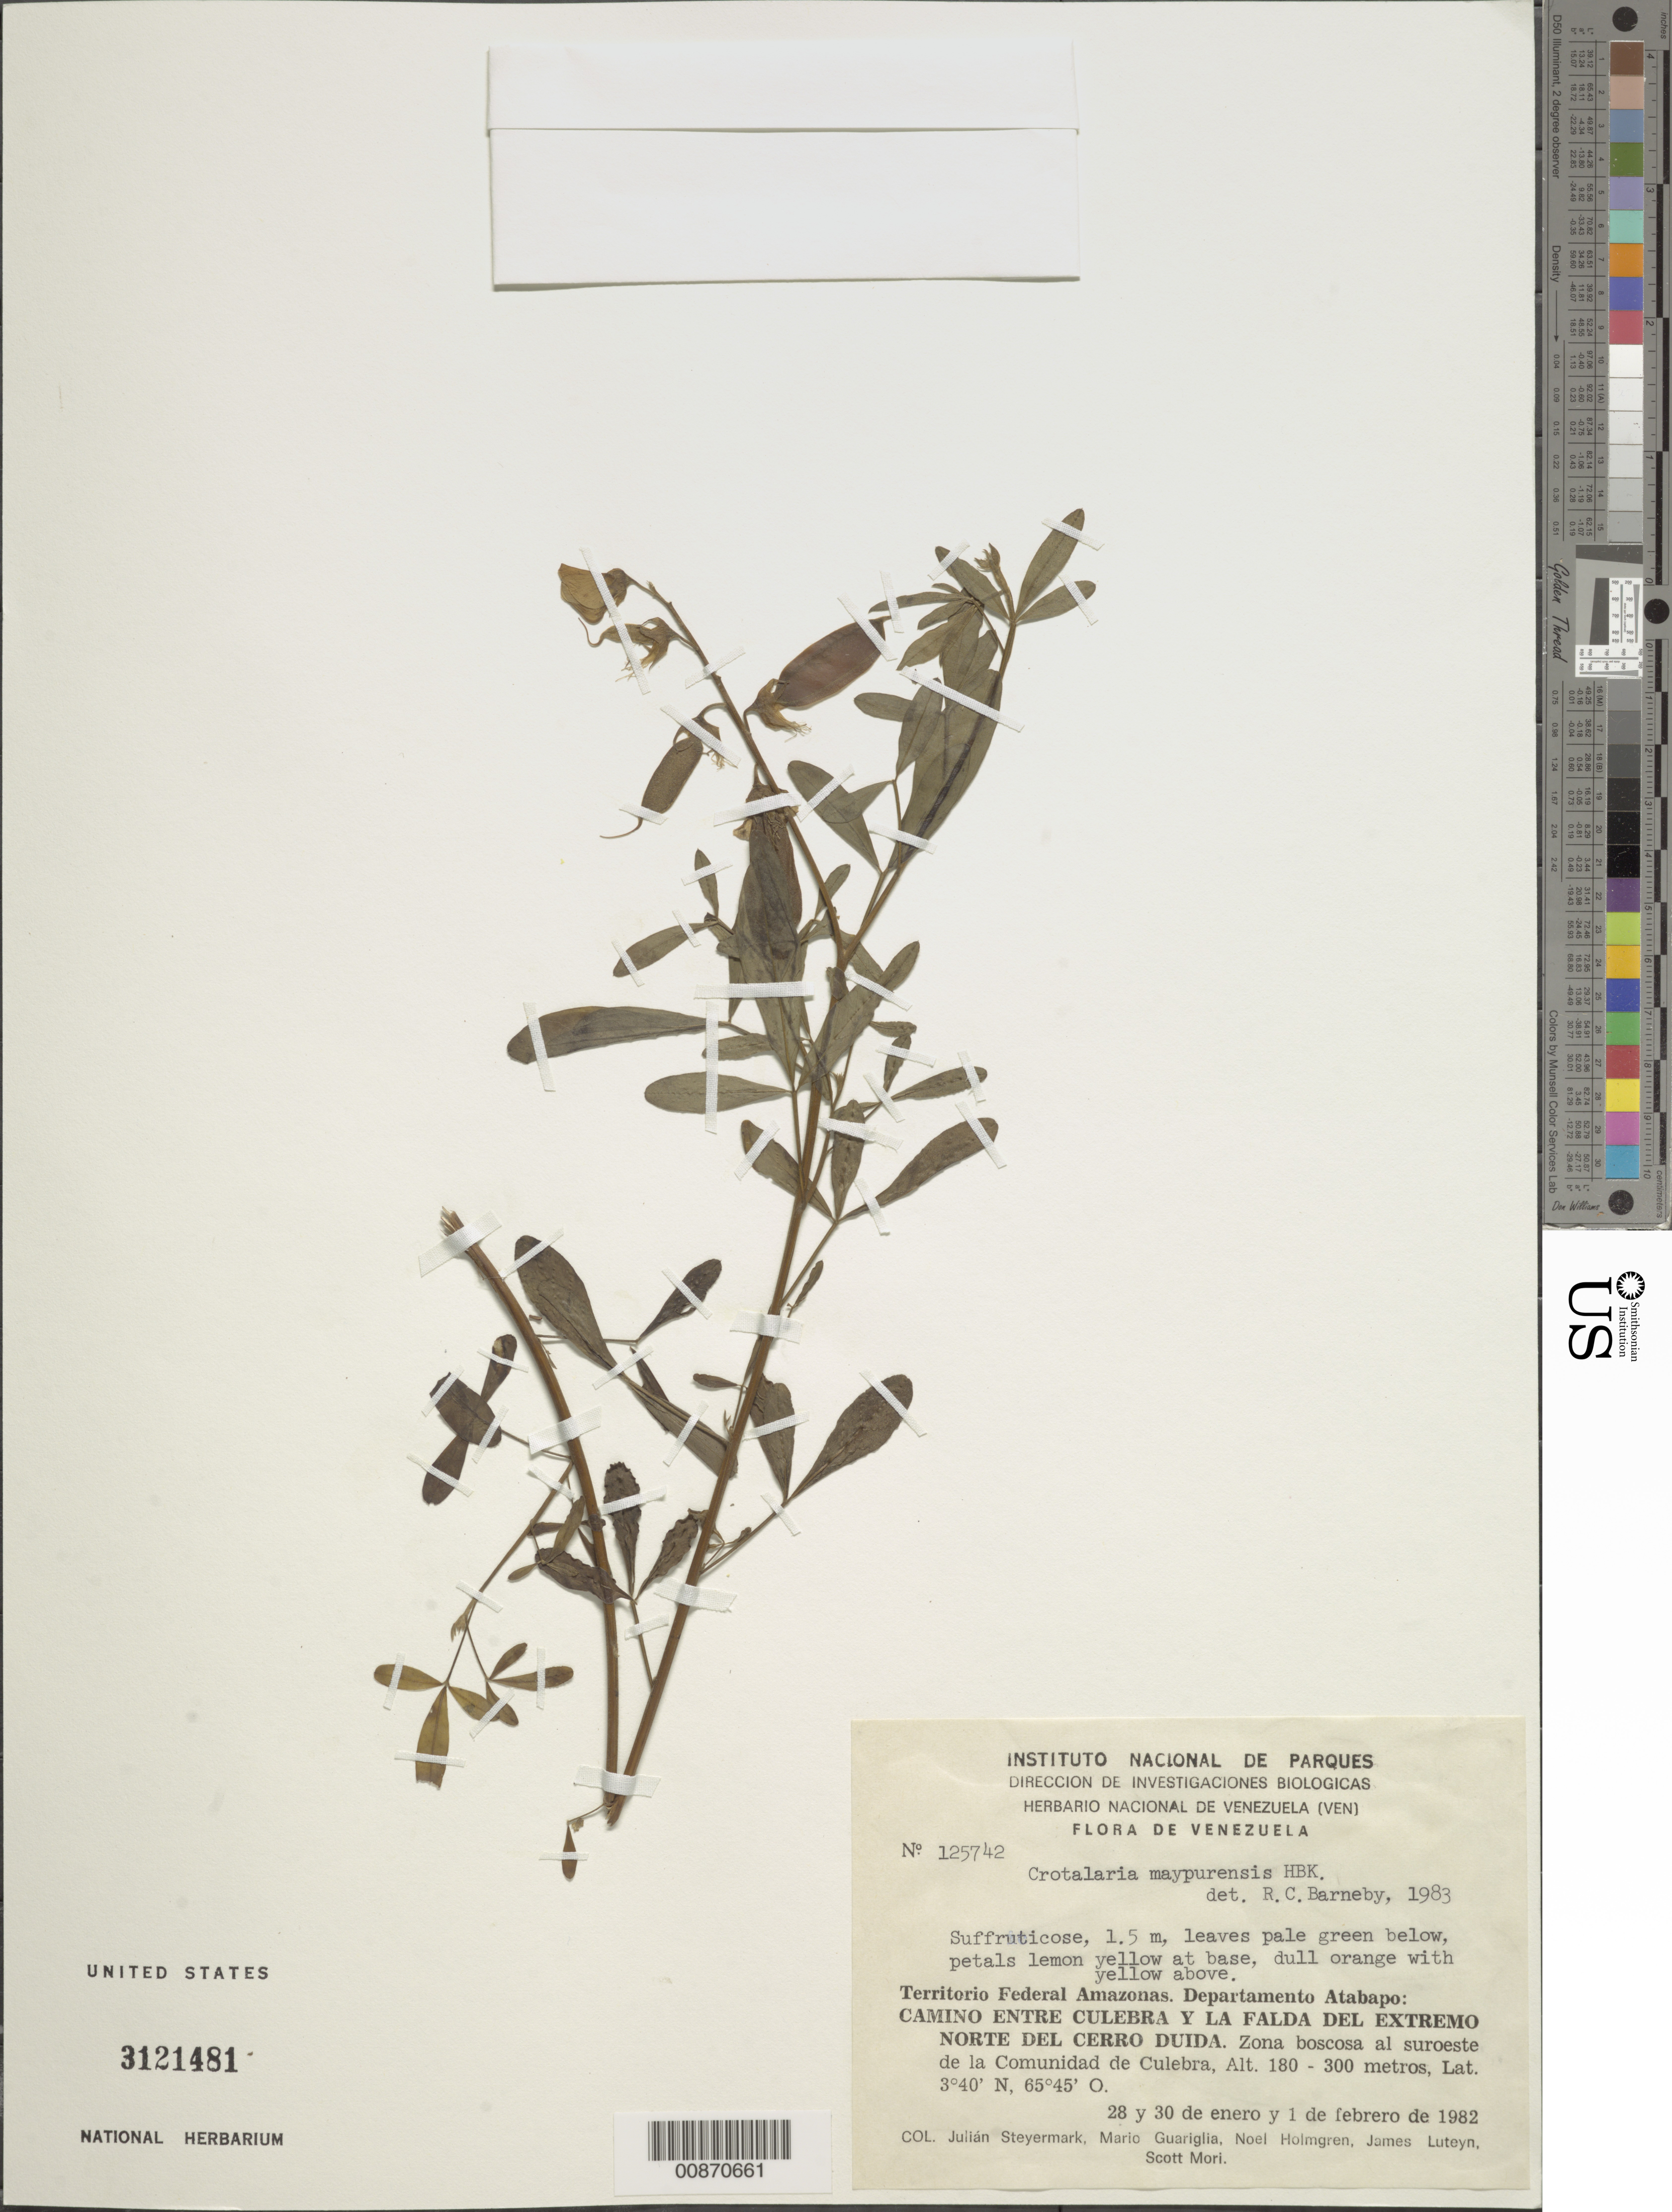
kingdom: Plantae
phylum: Tracheophyta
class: Magnoliopsida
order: Fabales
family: Fabaceae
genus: Crotalaria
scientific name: Crotalaria maypurensis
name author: Kunth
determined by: Barneby, Rupert C., (NY)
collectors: J. Steyermark, M. Guariglia P., N. H. Holmgren, J. L. Luteyn & S. Mori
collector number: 125742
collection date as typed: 28-Jan-82 to 1-Feb-82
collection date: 1982-01-28/1982-02-01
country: Venezuela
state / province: Amazonas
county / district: Atabapo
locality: Cerro Duida, entre Culebra y la Falda del Extremo norte; SO de la Comunidad de Culebra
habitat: Zona boscosa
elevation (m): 180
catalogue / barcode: US 3121481